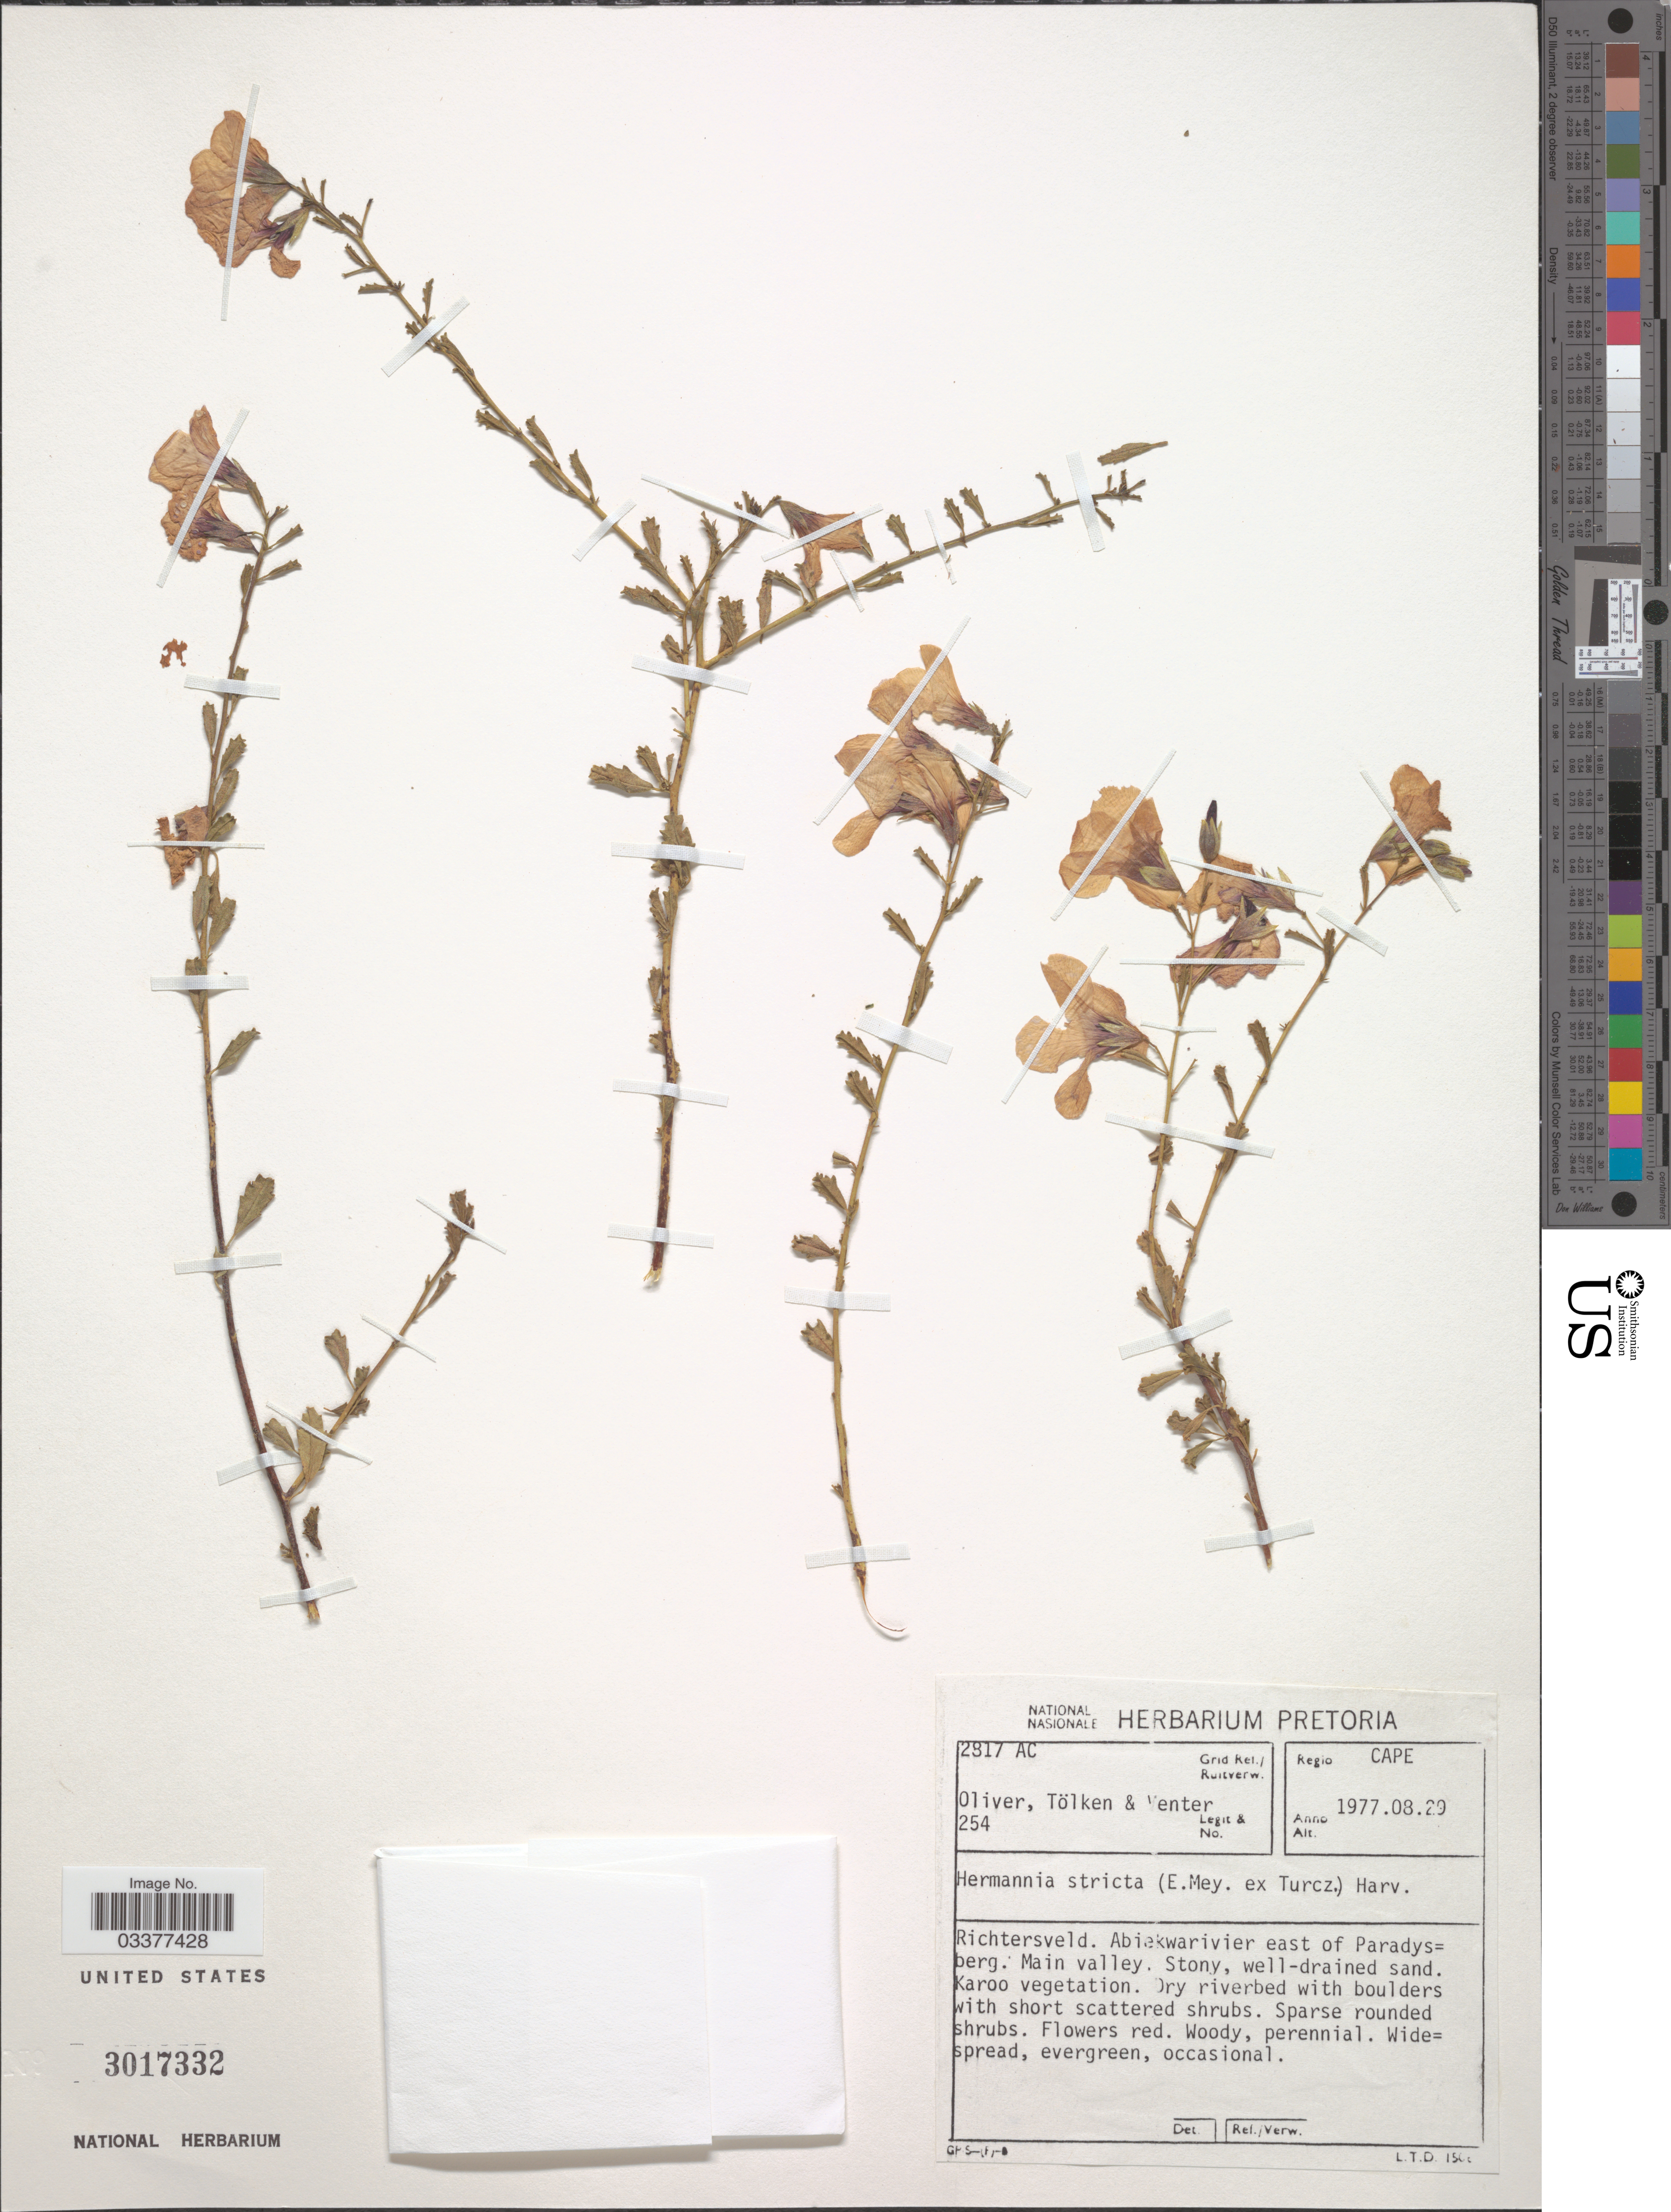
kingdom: Plantae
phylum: Tracheophyta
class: Magnoliopsida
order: Malvales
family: Malvaceae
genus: Hermannia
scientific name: Hermannia stricta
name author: Harv.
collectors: Oliver, --, Tolken & -. Venter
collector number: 254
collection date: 1977-08-29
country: South Africa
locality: Grid Ref./ Ruitverw. 2817 AC. Regio Cape. Richtersveld. Abiekwarivier east of Paradysberg. Main valley.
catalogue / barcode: US 3017332